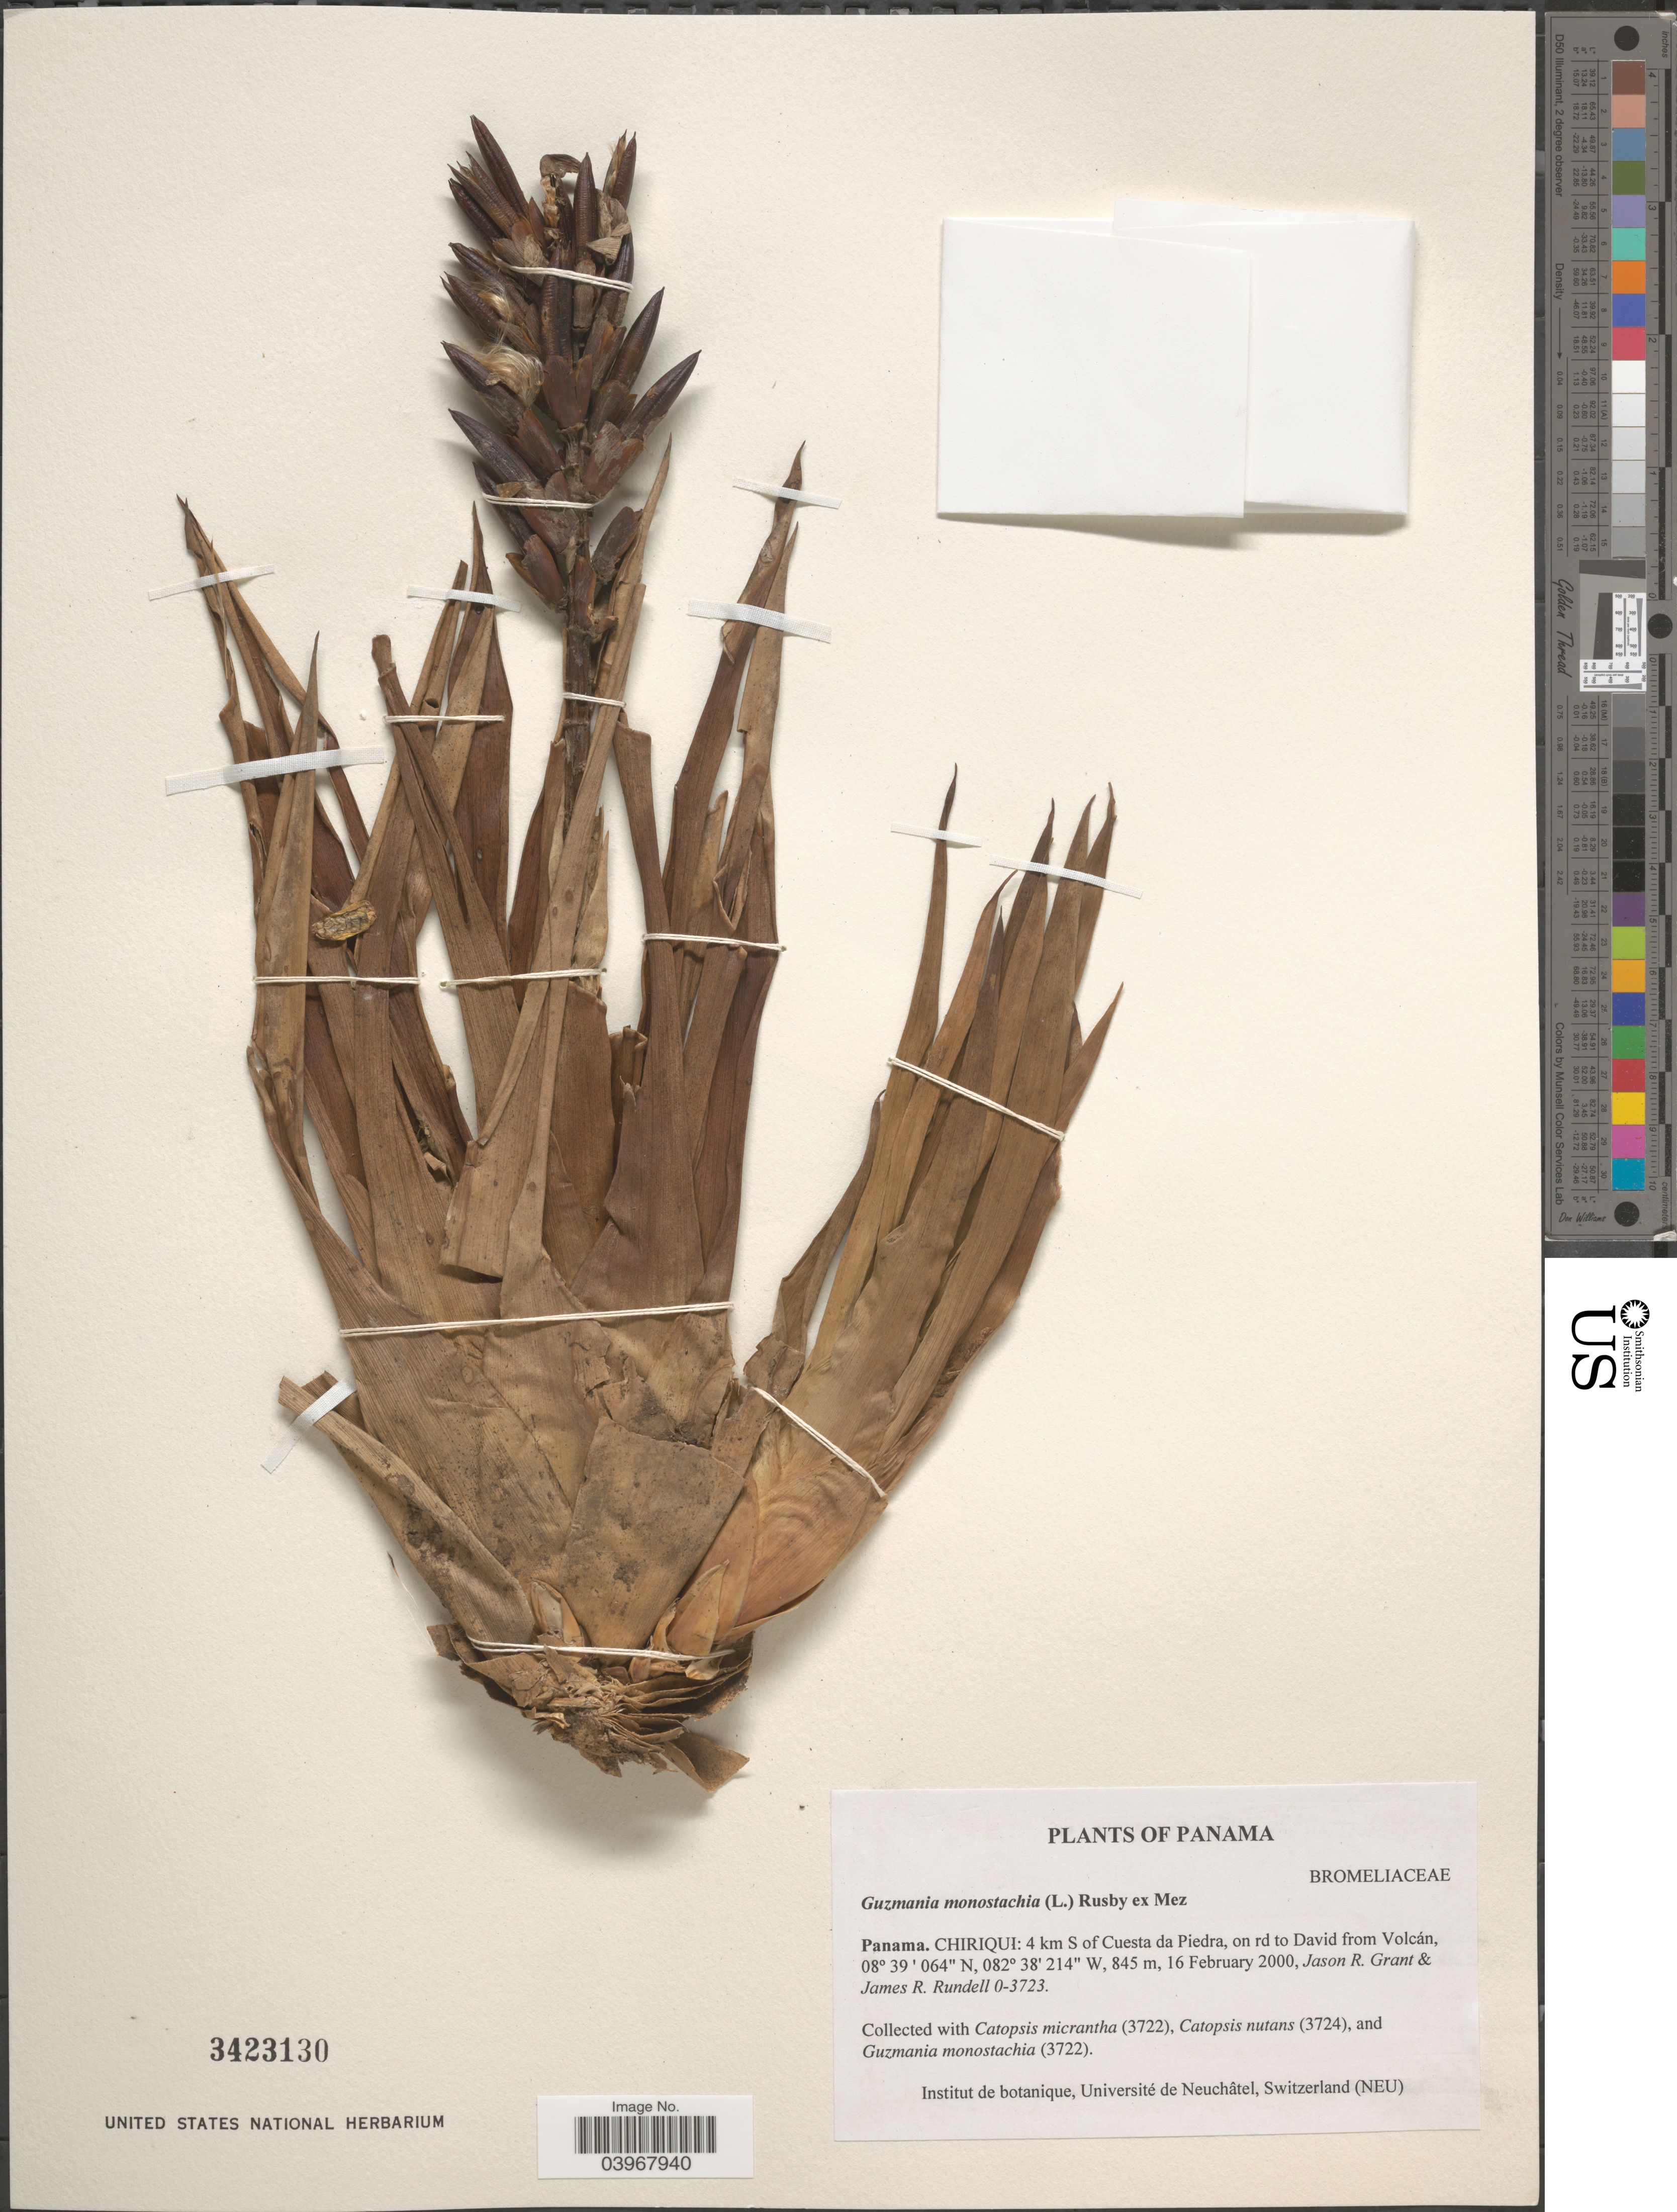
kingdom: Plantae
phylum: Tracheophyta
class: Liliopsida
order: Poales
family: Bromeliaceae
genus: Guzmania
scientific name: Guzmania monostachia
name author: (L.) Rusby ex Mez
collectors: J. R. Grant & J. R. Rundell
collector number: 0-3723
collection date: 2000-02-16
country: Panama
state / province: Chiriqui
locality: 4 km S of Cuesta da Piedra, on rd to David from Volcán.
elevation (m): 845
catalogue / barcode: US 3423130